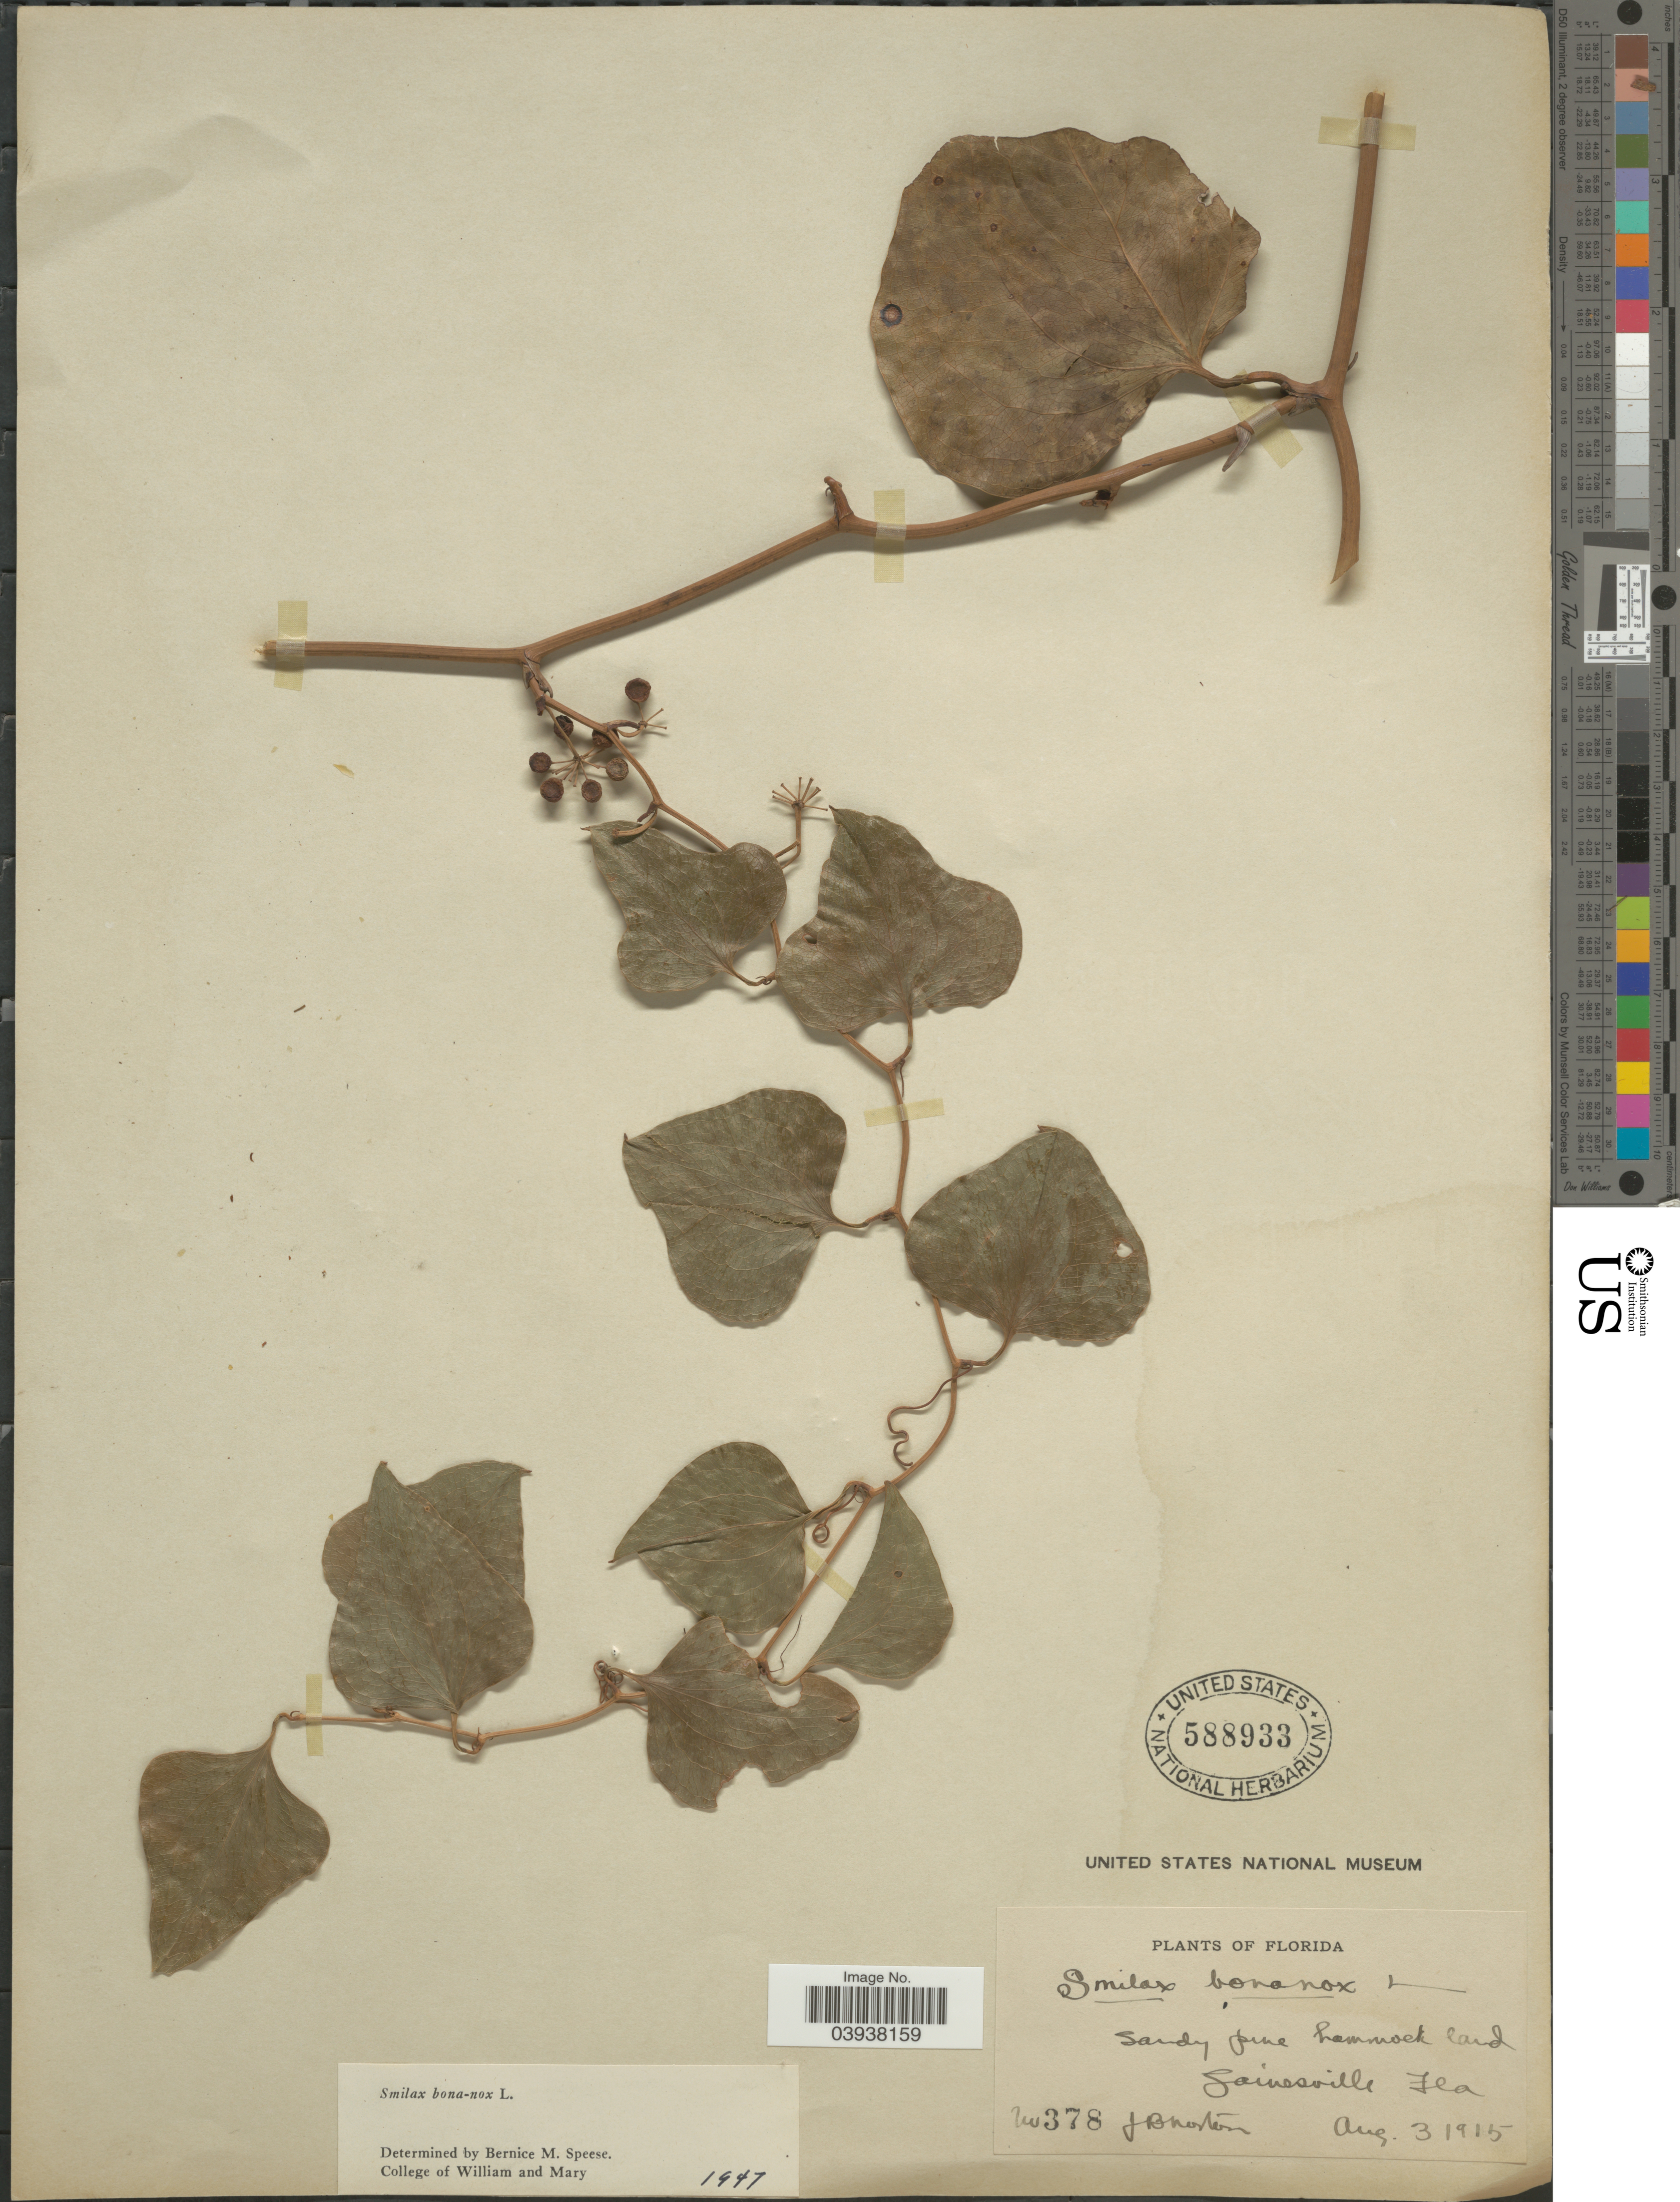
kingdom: Plantae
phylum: Tracheophyta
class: Liliopsida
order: Liliales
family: Smilacaceae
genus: Smilax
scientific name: Smilax bona-nox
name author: L.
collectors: J. B. Norton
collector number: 378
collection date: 1915-08-03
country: United States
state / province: Florida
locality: Sandy pine hammock land, Gainesville.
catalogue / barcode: US 588933